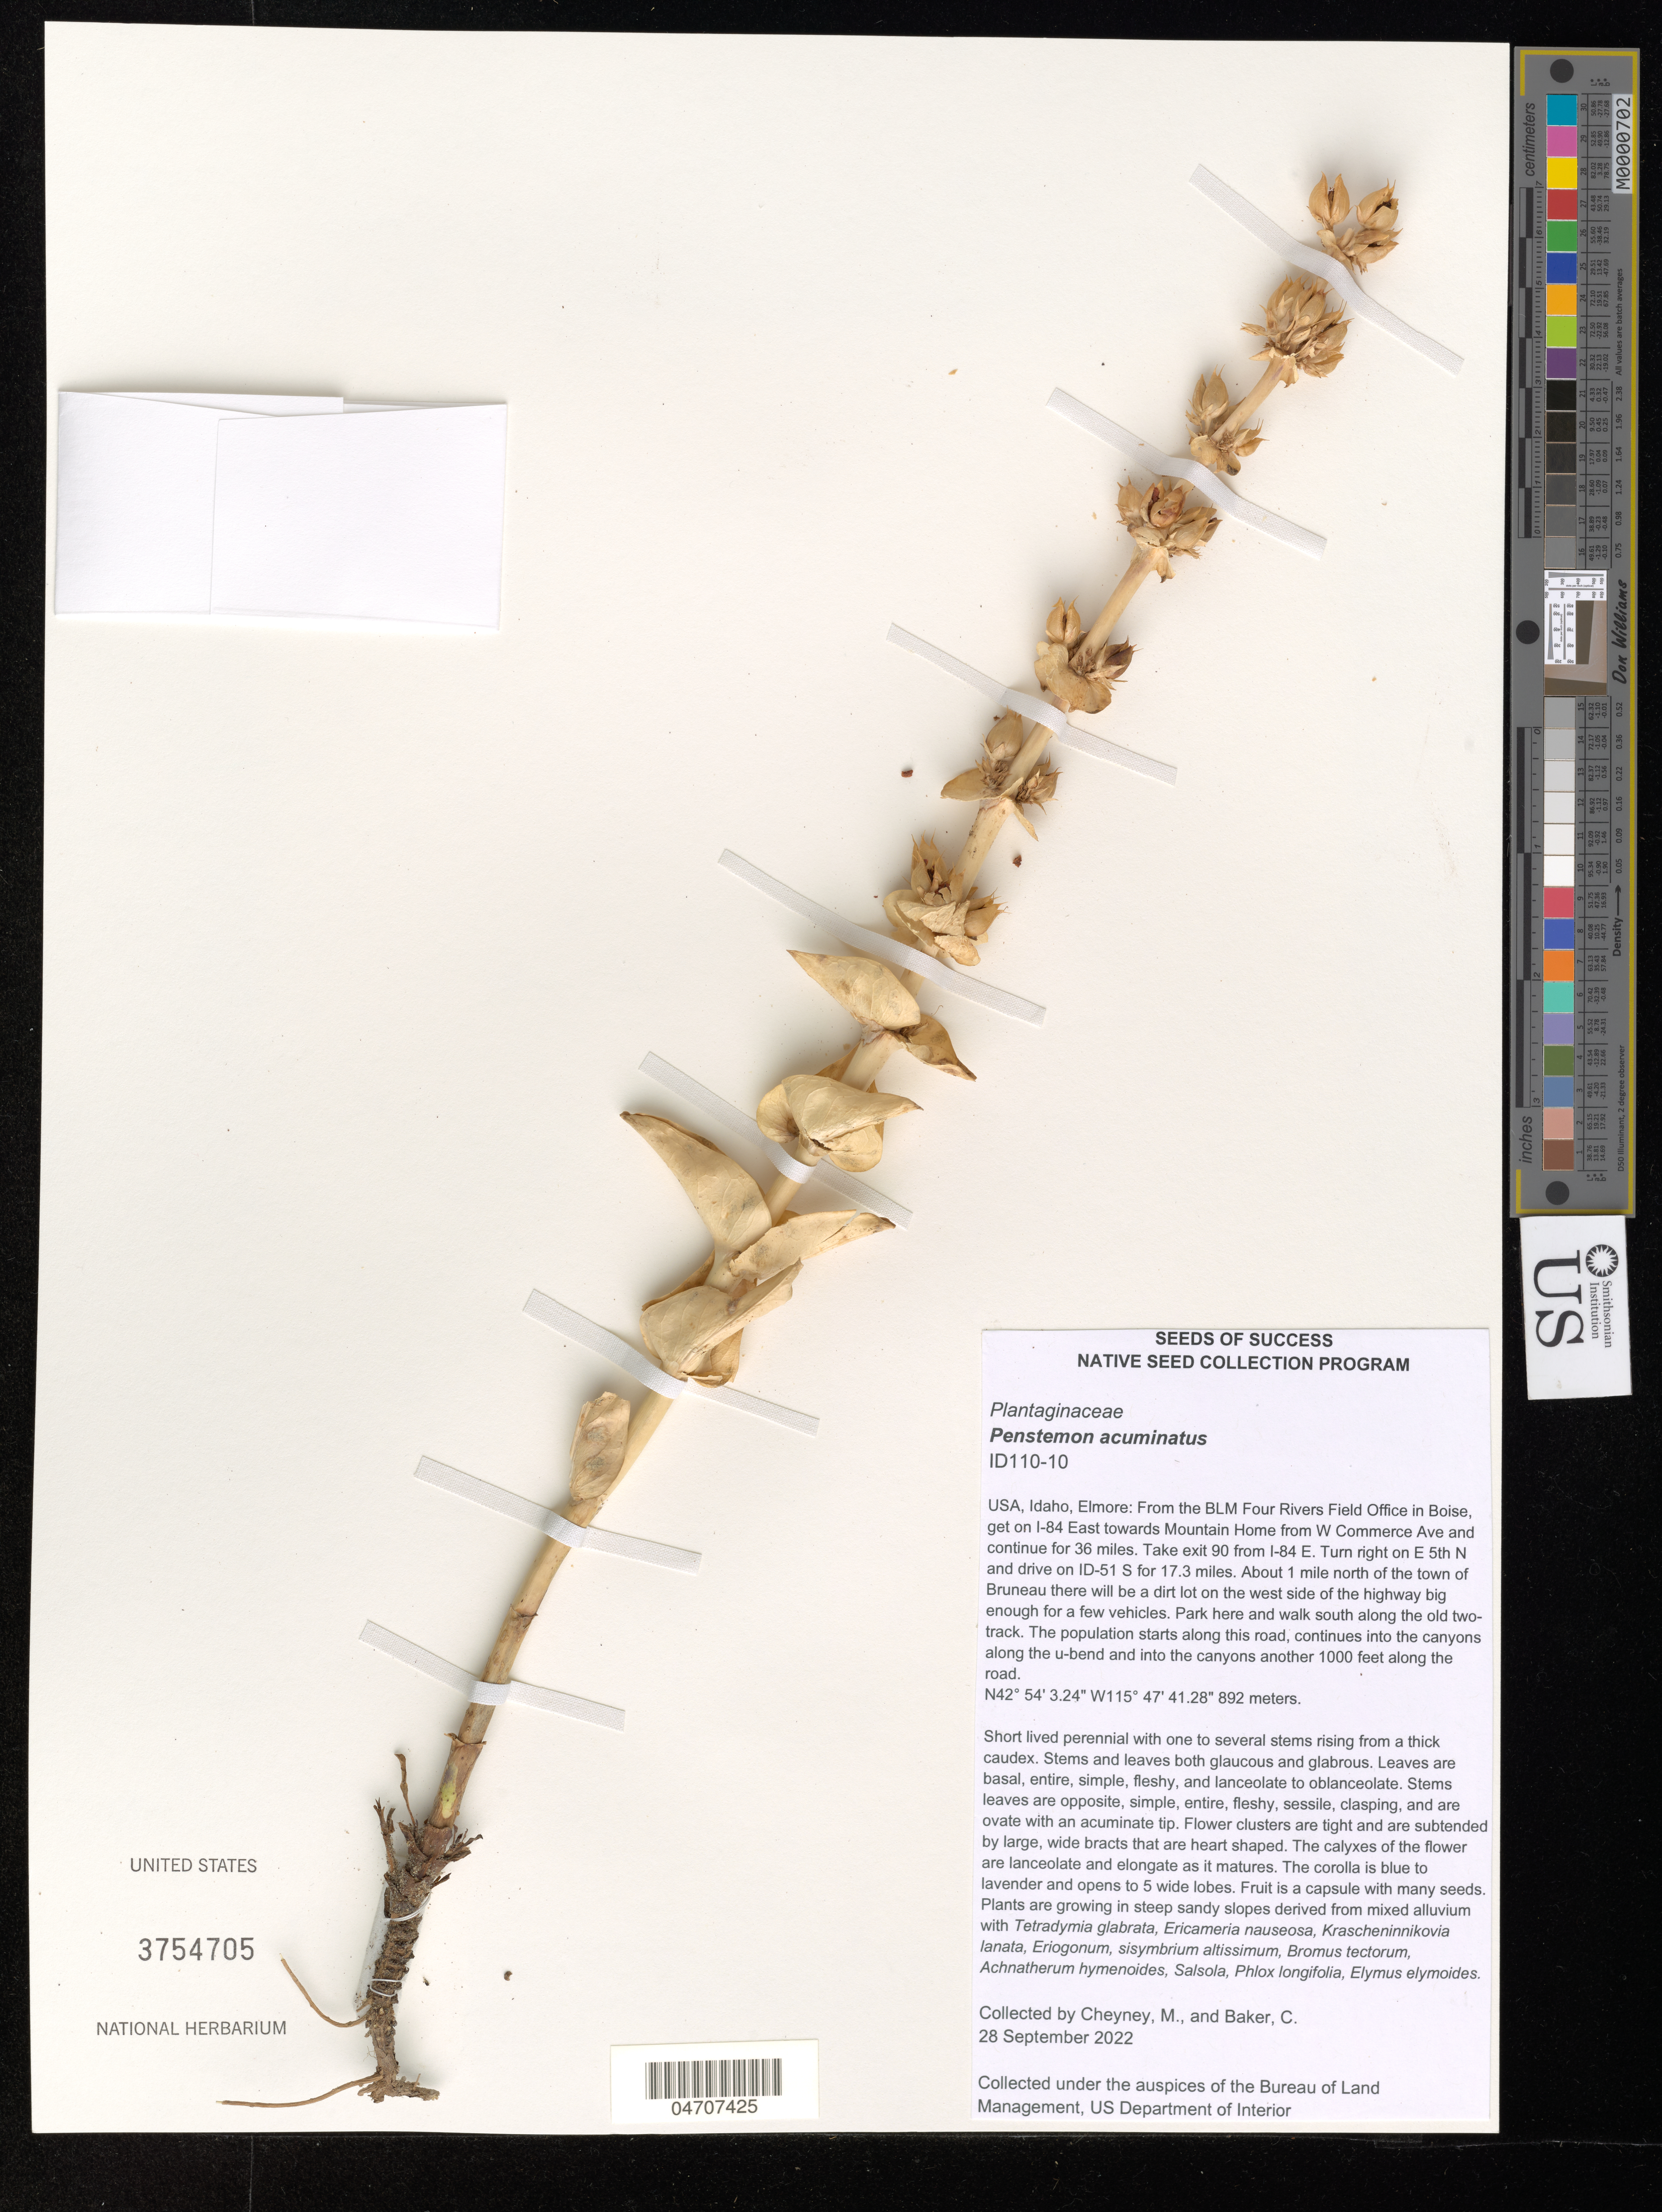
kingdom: Plantae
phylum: Tracheophyta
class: Magnoliopsida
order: Lamiales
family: Plantaginaceae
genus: Penstemon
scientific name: Penstemon acuminatus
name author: Greene ex Lindl.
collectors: M. Cheyney & C. Baker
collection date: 2022-09-28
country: United States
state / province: Idaho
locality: Elmore: From the BLM Four Rivers Field Office in Boise, get on I-84 East towards Mountain Home from W Commerce Ave anc continue for 36 miles. Take exit 90 from I-84E. Turn right on E 5th N and dive on ID-51 S for 17.3 miles. About 1 mile north of the town of Bruneau there will be a dirt lot on the west side of the highway big enough for a few vehicles. Park here and walk south along the old twotrack. The population starts along this road, continues into the canyons along the u-bend and into the canyons another 1000 feet along the road.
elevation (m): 892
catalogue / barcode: US 3754705